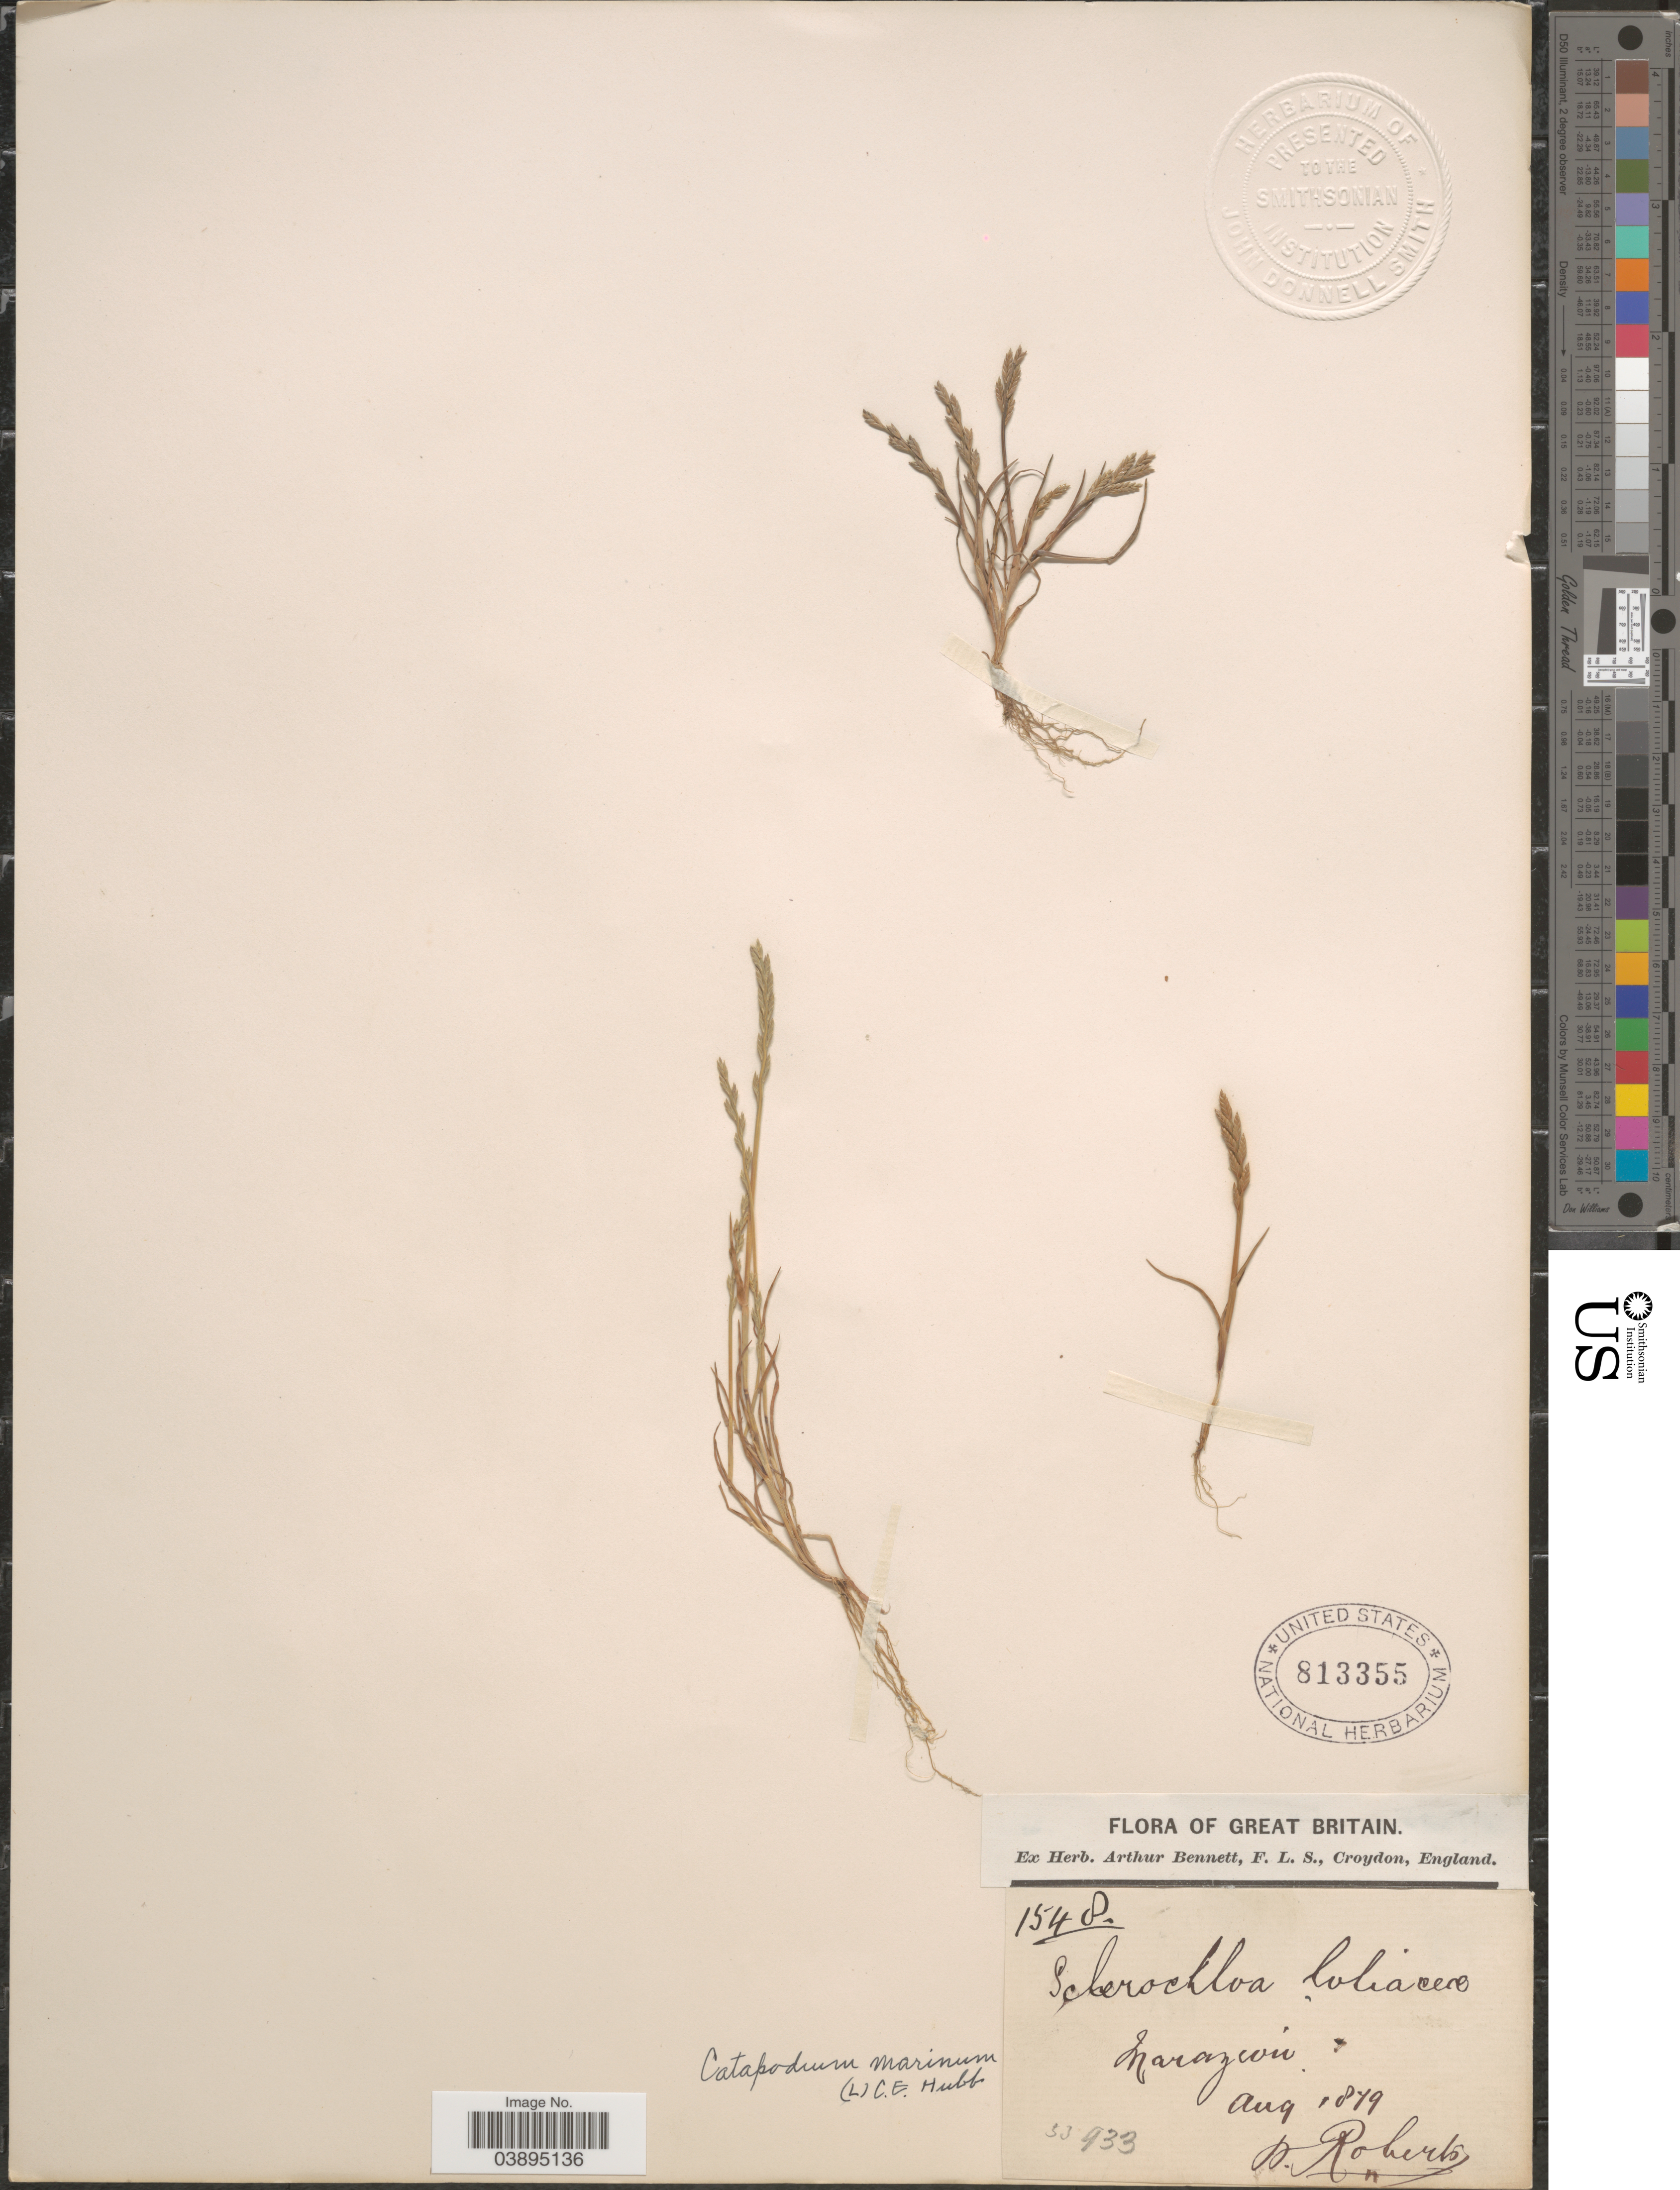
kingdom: Plantae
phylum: Tracheophyta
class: Liliopsida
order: Poales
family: Poaceae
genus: Catapodium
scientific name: Catapodium marinum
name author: (L.) C.E. Hubb.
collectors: D. Roberts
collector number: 1548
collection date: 1879-08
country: United Kingdom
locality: Great Britain.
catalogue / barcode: US 813355